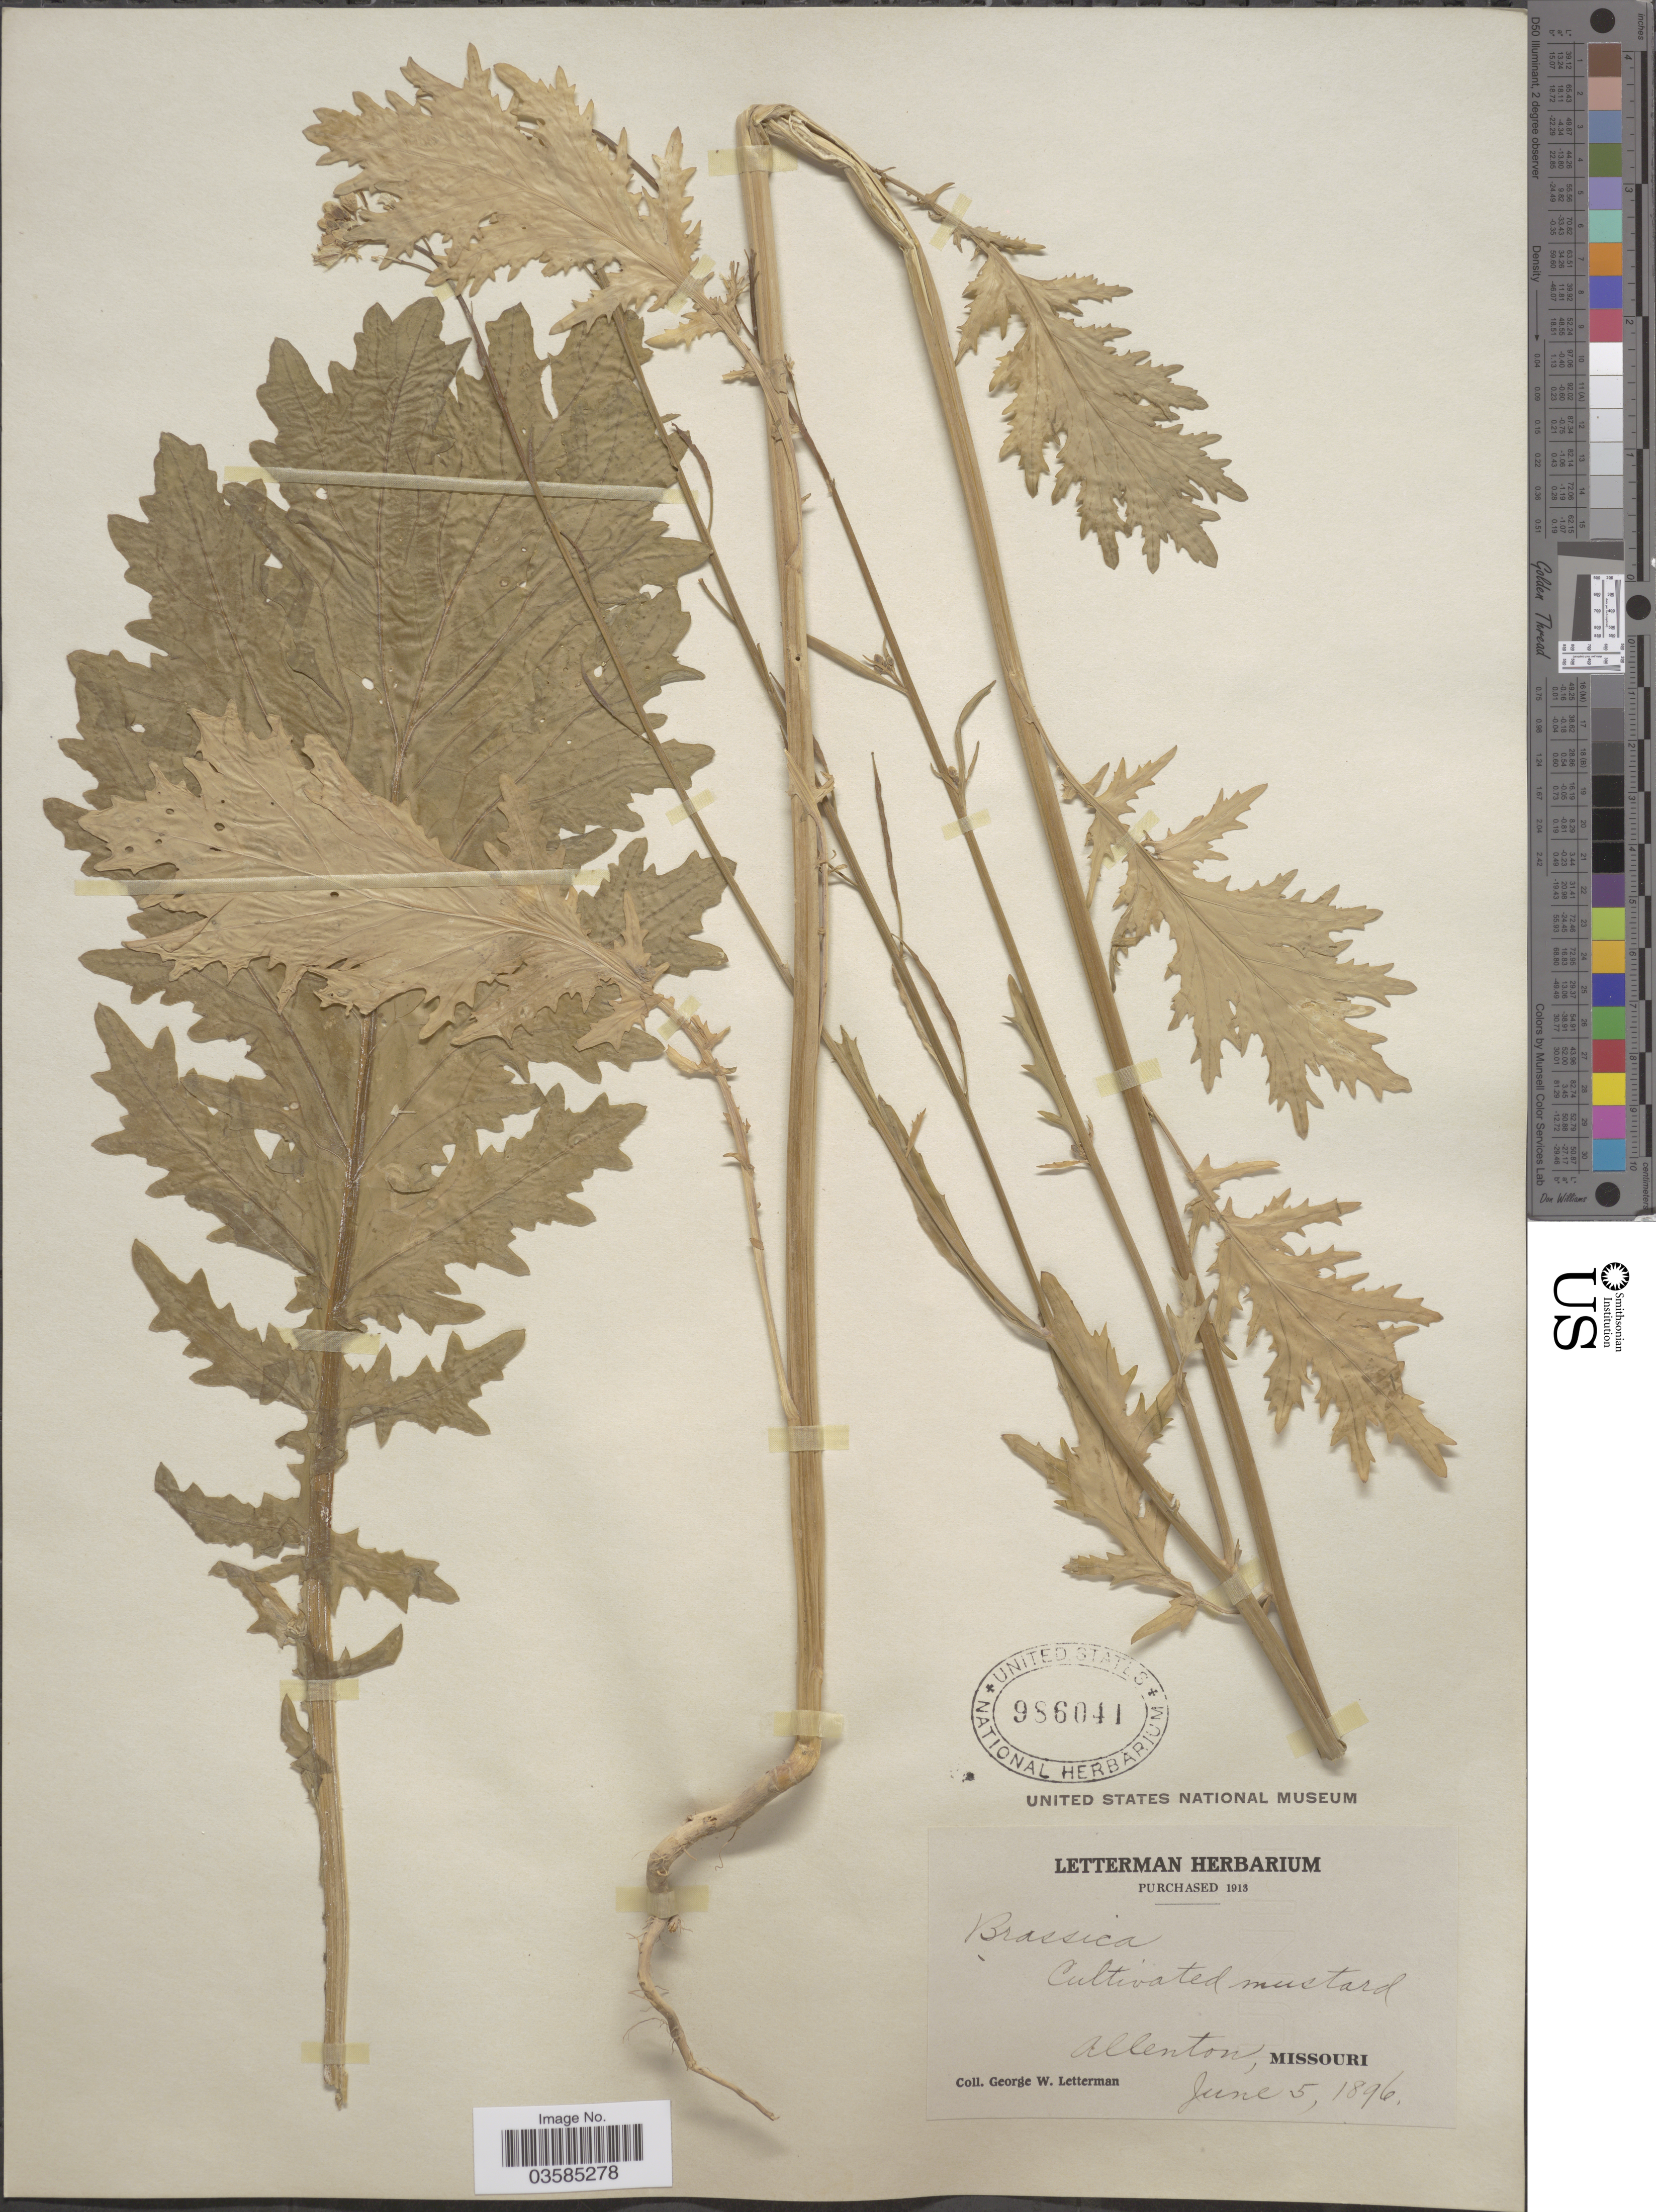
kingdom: Plantae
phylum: Tracheophyta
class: Magnoliopsida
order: Brassicales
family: Brassicaceae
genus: Brassica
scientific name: Brassica sp.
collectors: G. W. Letterman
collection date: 1896-06-05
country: United States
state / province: Missouri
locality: Allenton.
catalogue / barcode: US 986041